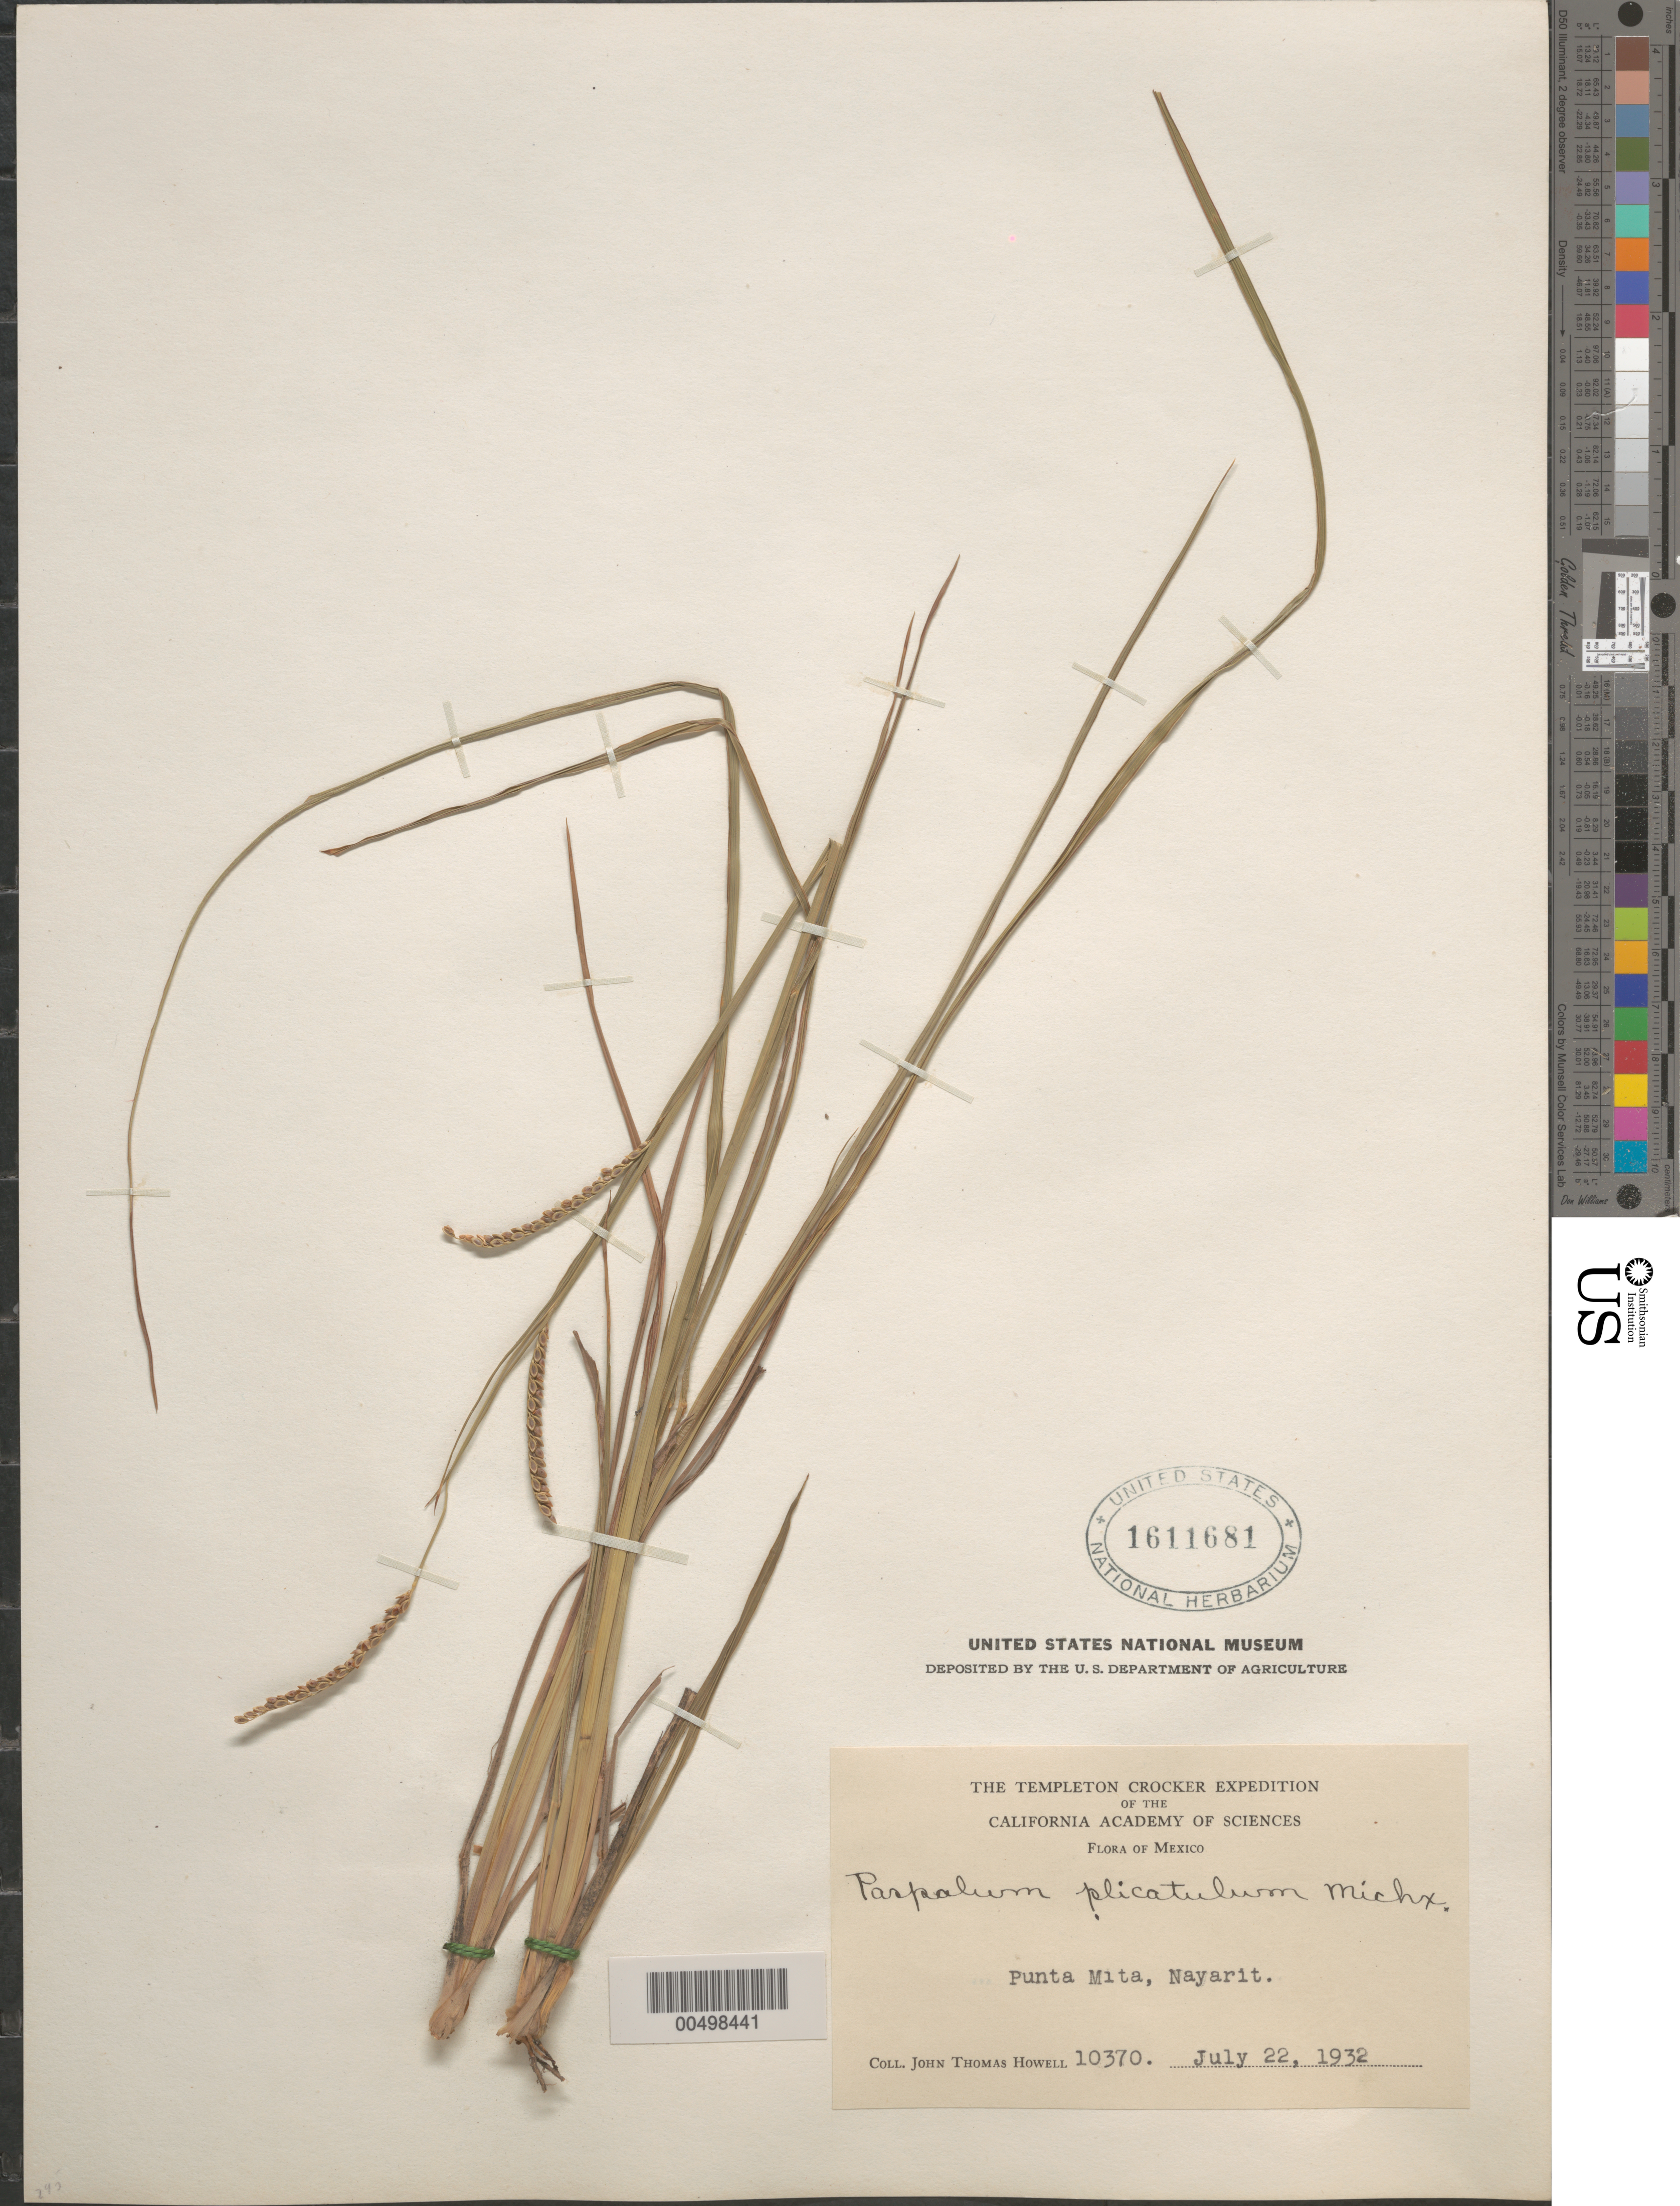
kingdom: Plantae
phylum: Tracheophyta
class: Liliopsida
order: Poales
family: Poaceae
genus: Paspalum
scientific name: Paspalum plicatulum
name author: Michx.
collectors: J. T. Howell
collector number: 10370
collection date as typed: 22 Jul 1932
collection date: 1932-07-22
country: Mexico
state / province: Nayarit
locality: Punta Mita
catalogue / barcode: US 1611681